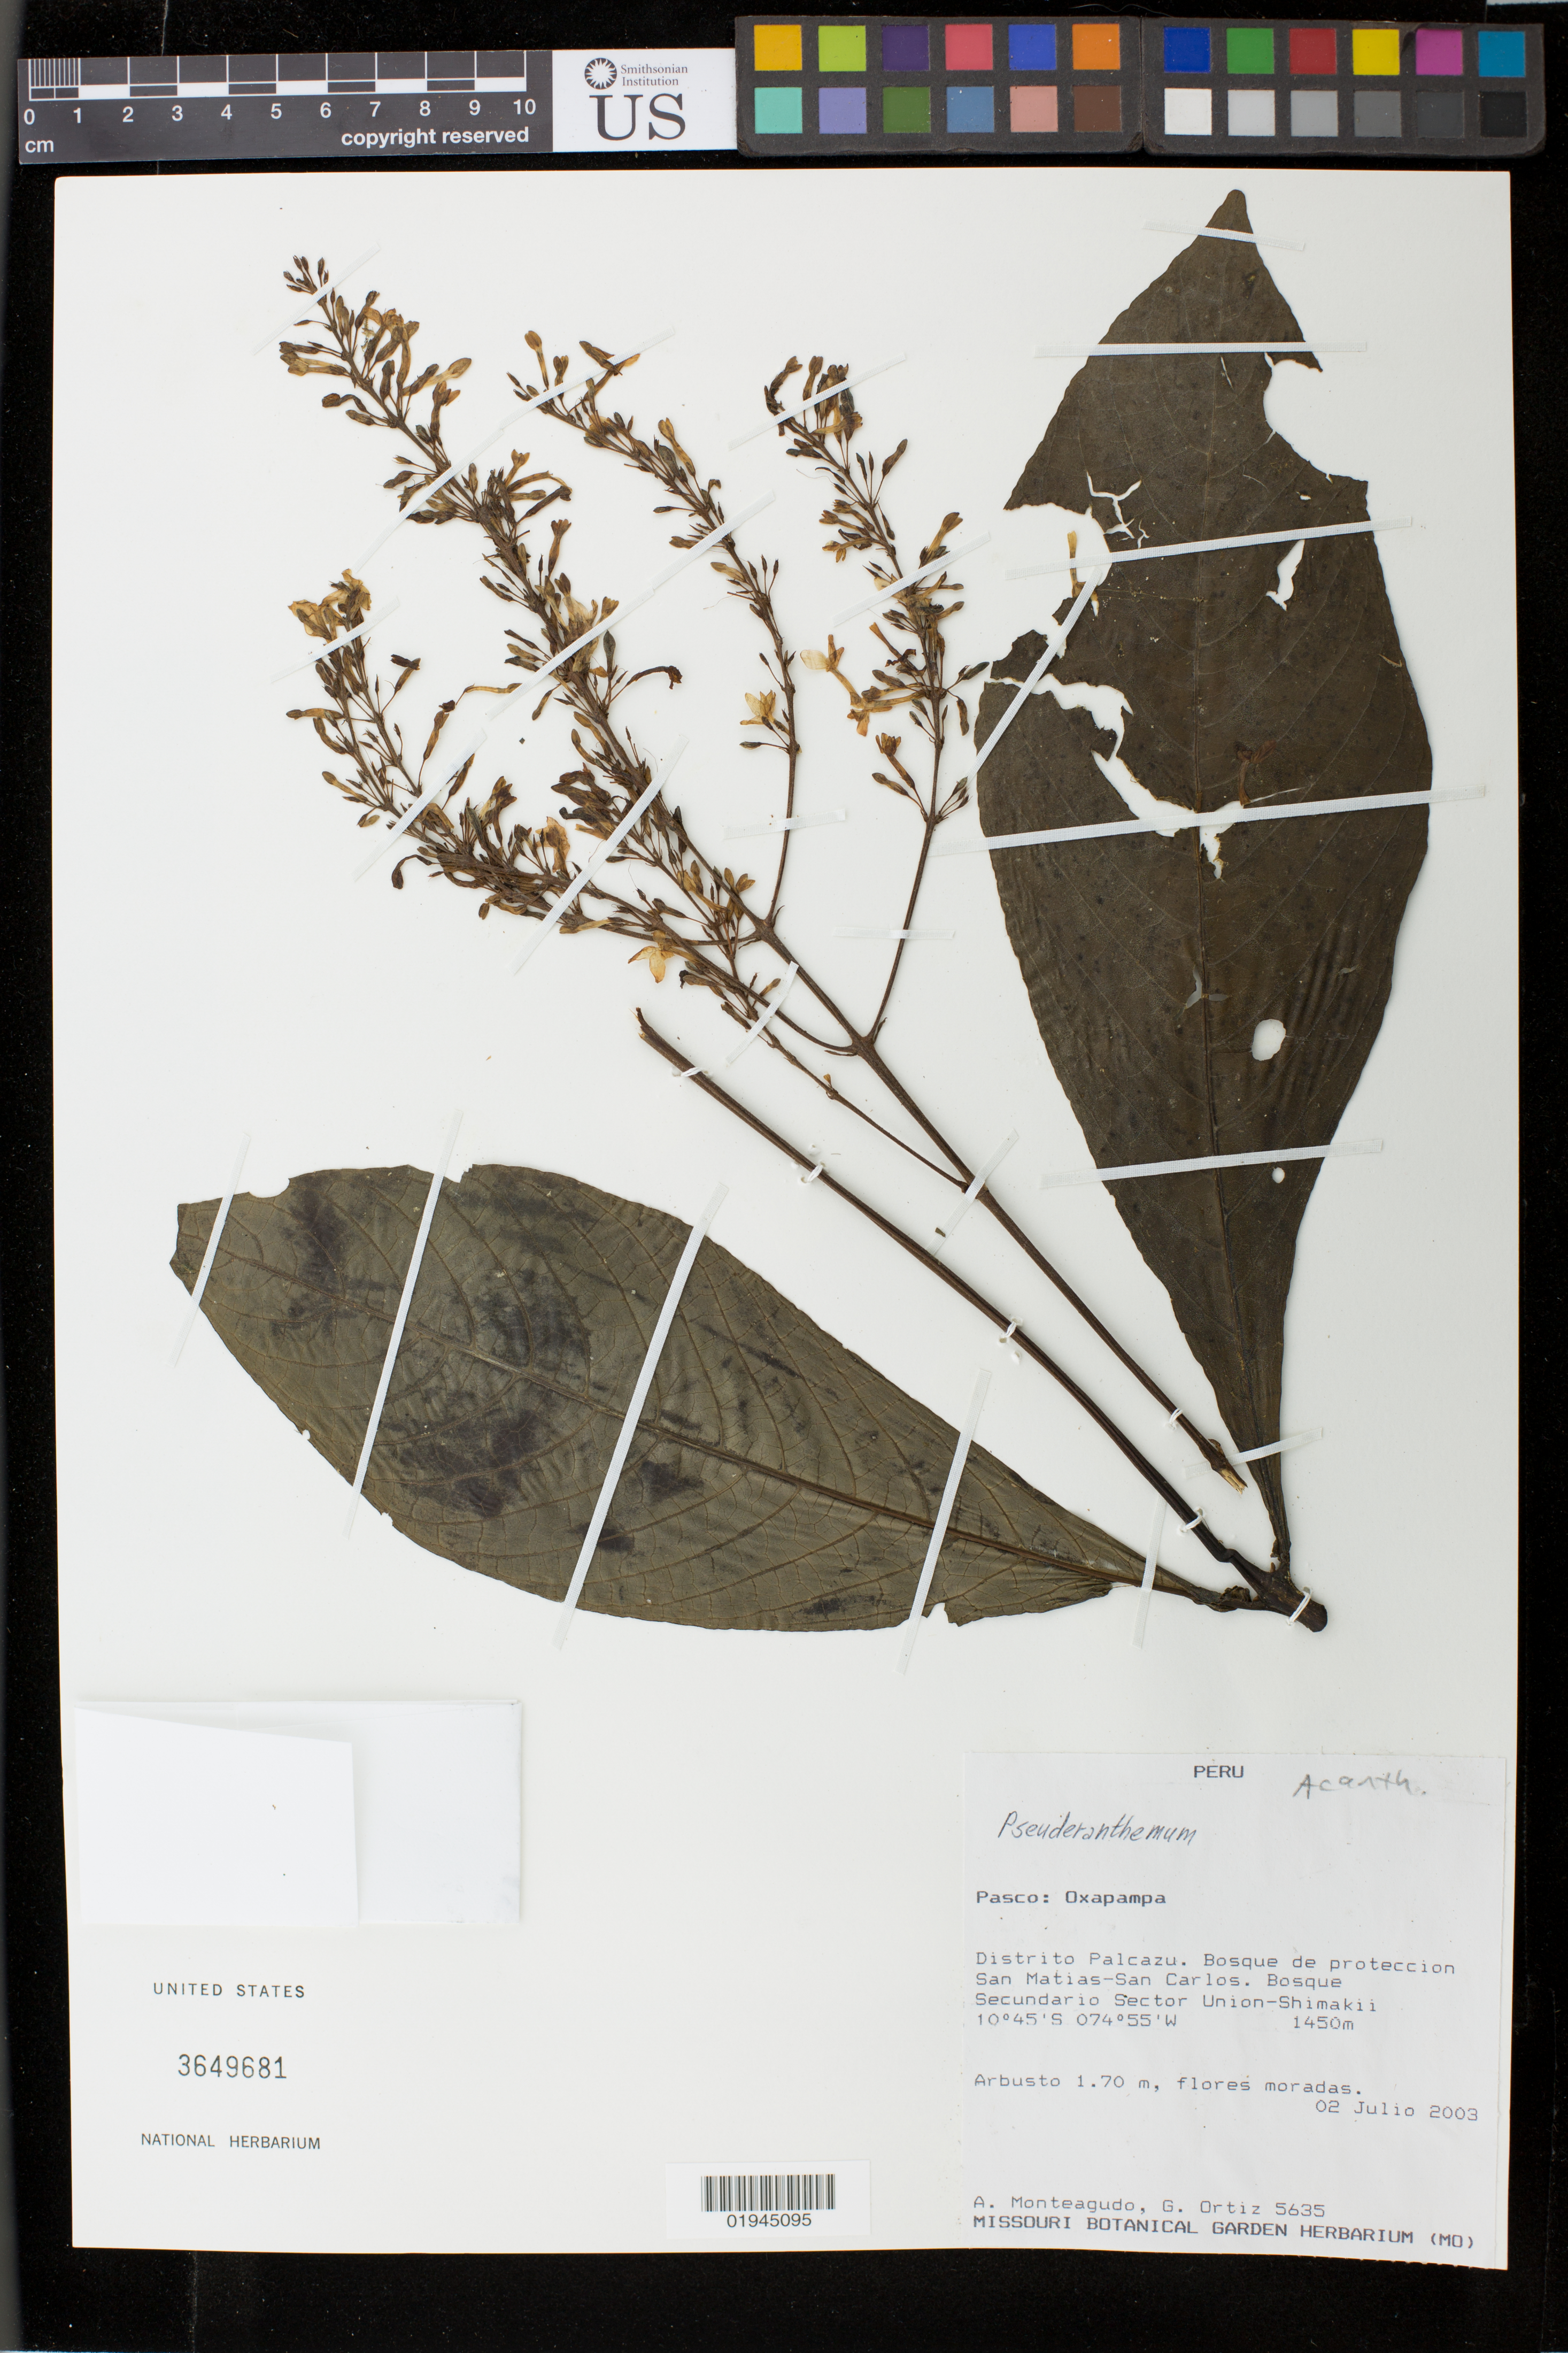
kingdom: Plantae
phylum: Tracheophyta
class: Magnoliopsida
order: Lamiales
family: Acanthaceae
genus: Pseuderanthemum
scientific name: Pseuderanthemum sp.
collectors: A. Monteagudo & G. Ortiz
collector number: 5623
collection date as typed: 02 Jul 2003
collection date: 2003-07-02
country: Peru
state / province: Pasco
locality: Pasco: Oxapampa. Distrito Palcazu. Bosque de proteccion San Matias-San Carlos. Bosque secundario Sector Union-Shimakii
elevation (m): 1450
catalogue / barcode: US 3649681